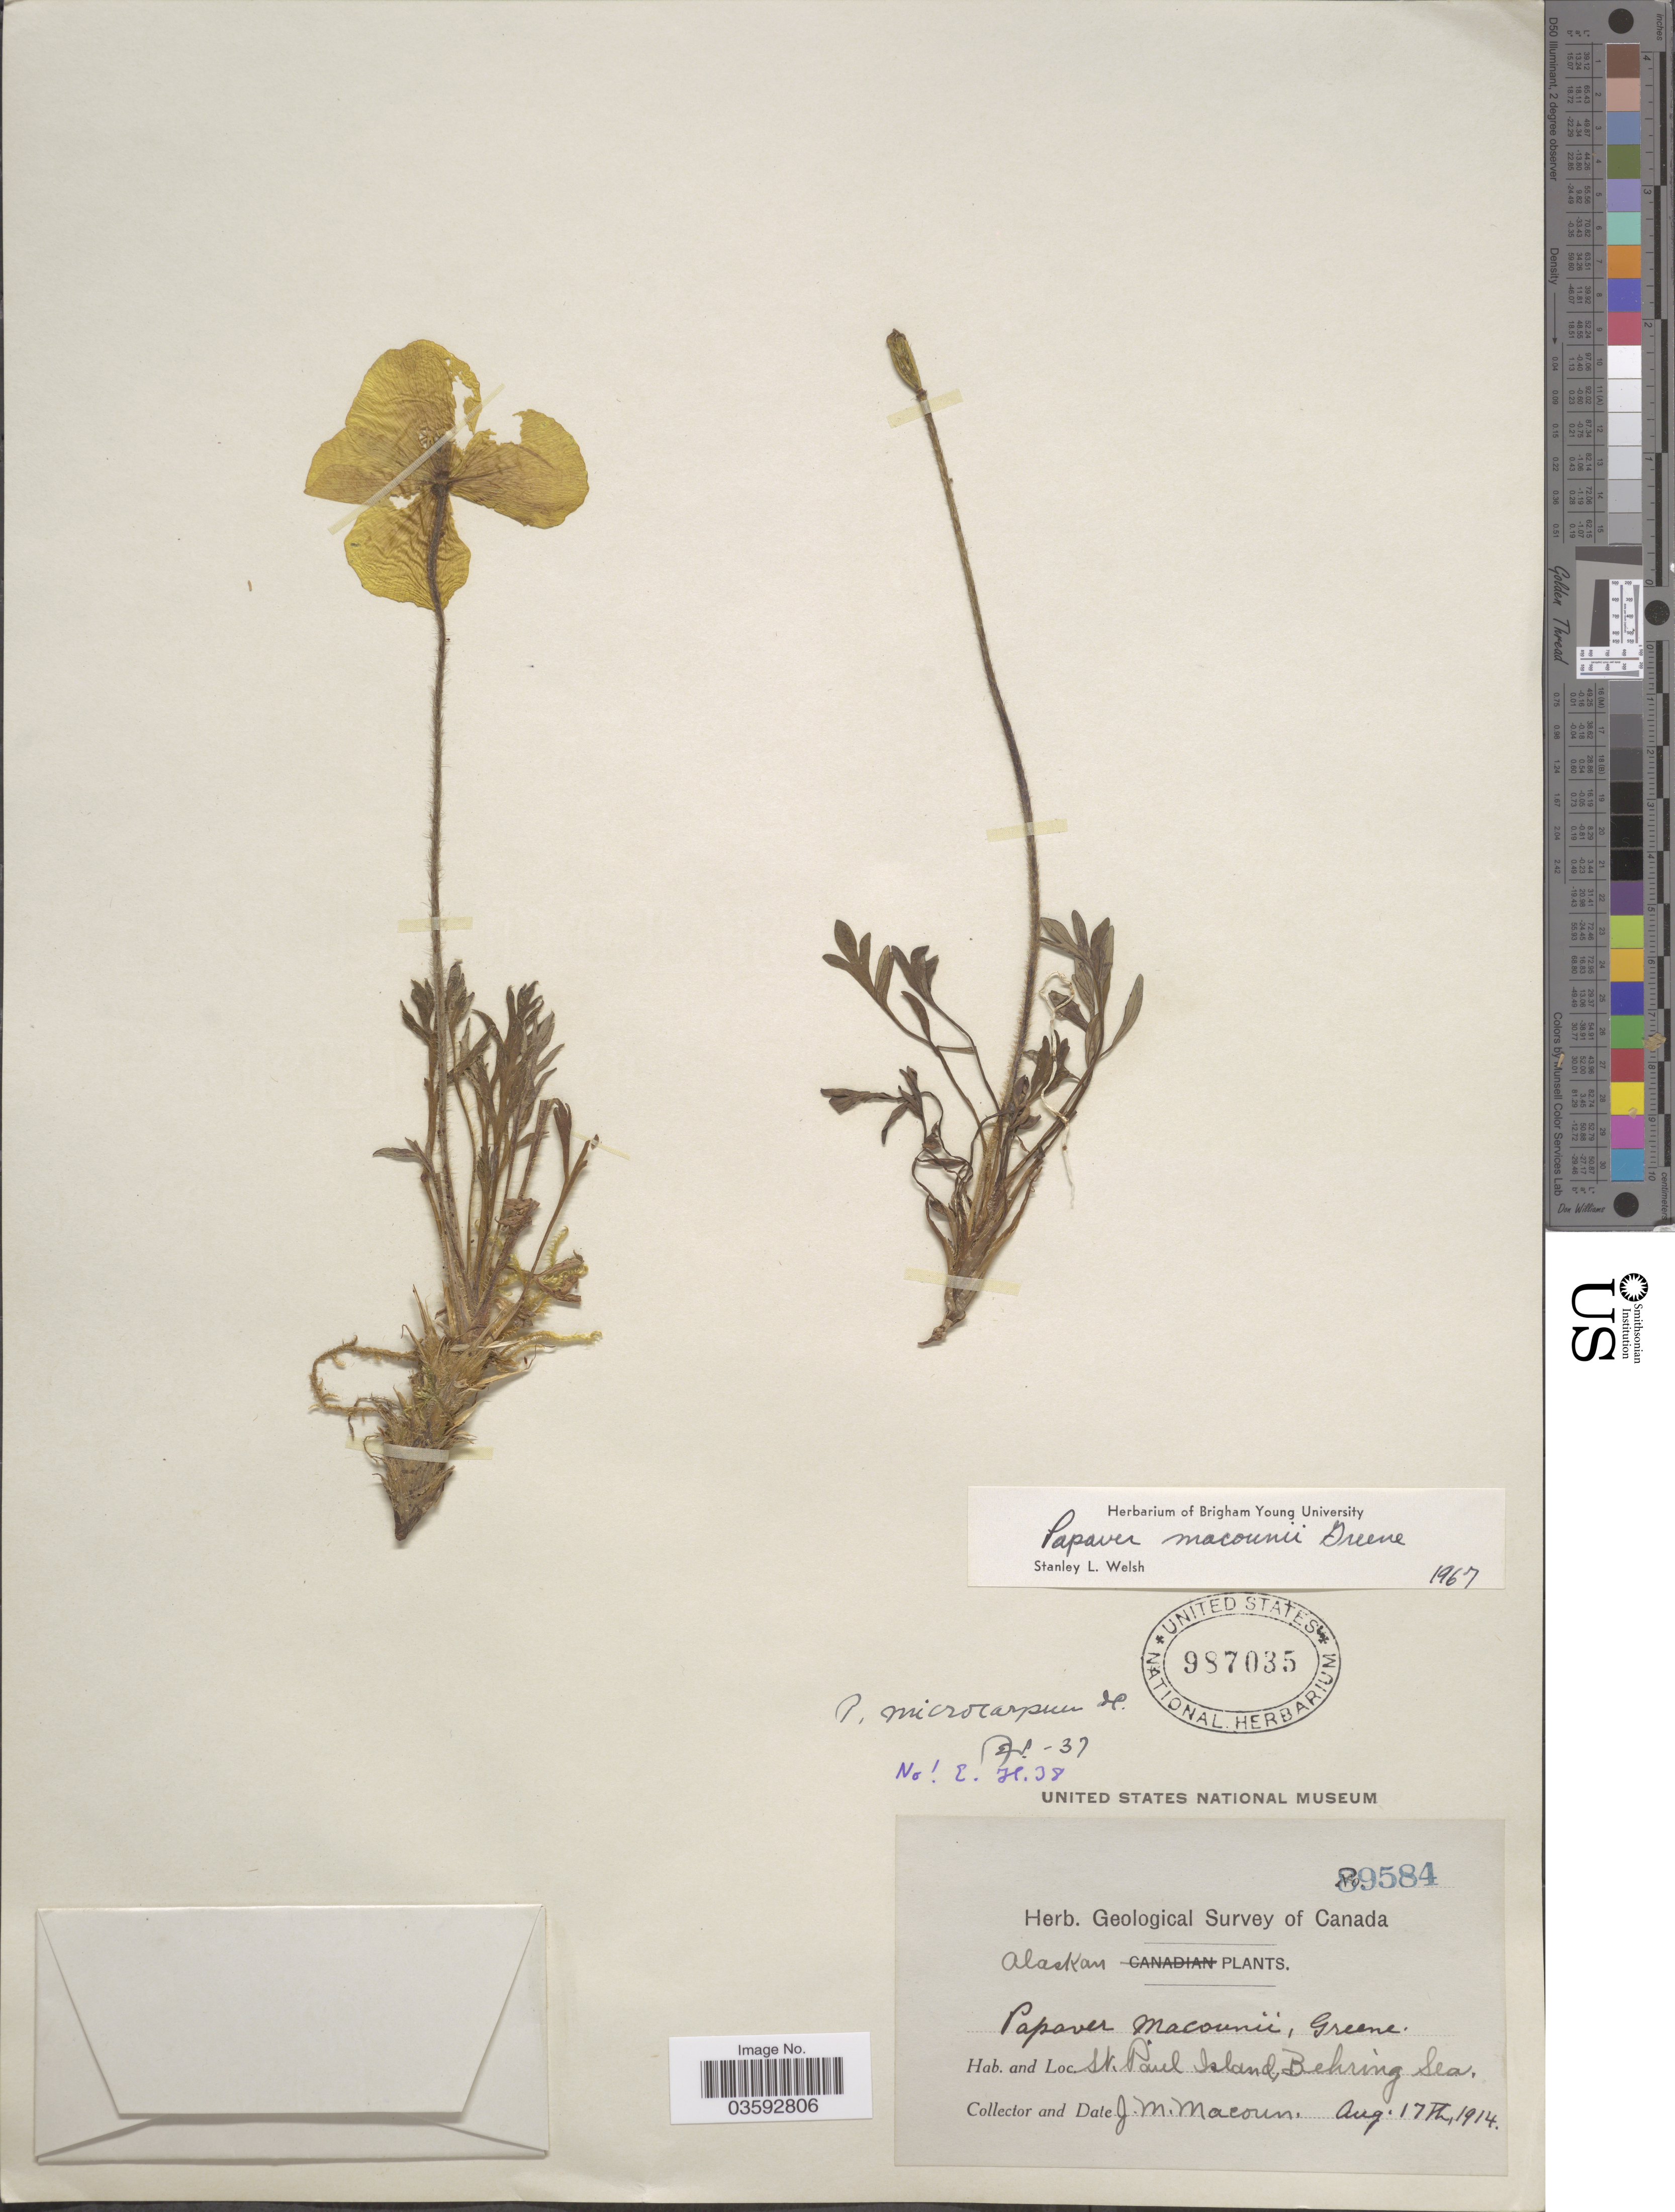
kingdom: Plantae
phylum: Tracheophyta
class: Magnoliopsida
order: Ranunculales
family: Papaveraceae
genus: Papaver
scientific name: Papaver macounii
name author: Greene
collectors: J. M. Macoun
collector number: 89584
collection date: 1914-08-17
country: United States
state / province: Alaska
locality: St. Paul Island, Behring Sea.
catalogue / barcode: US 987035